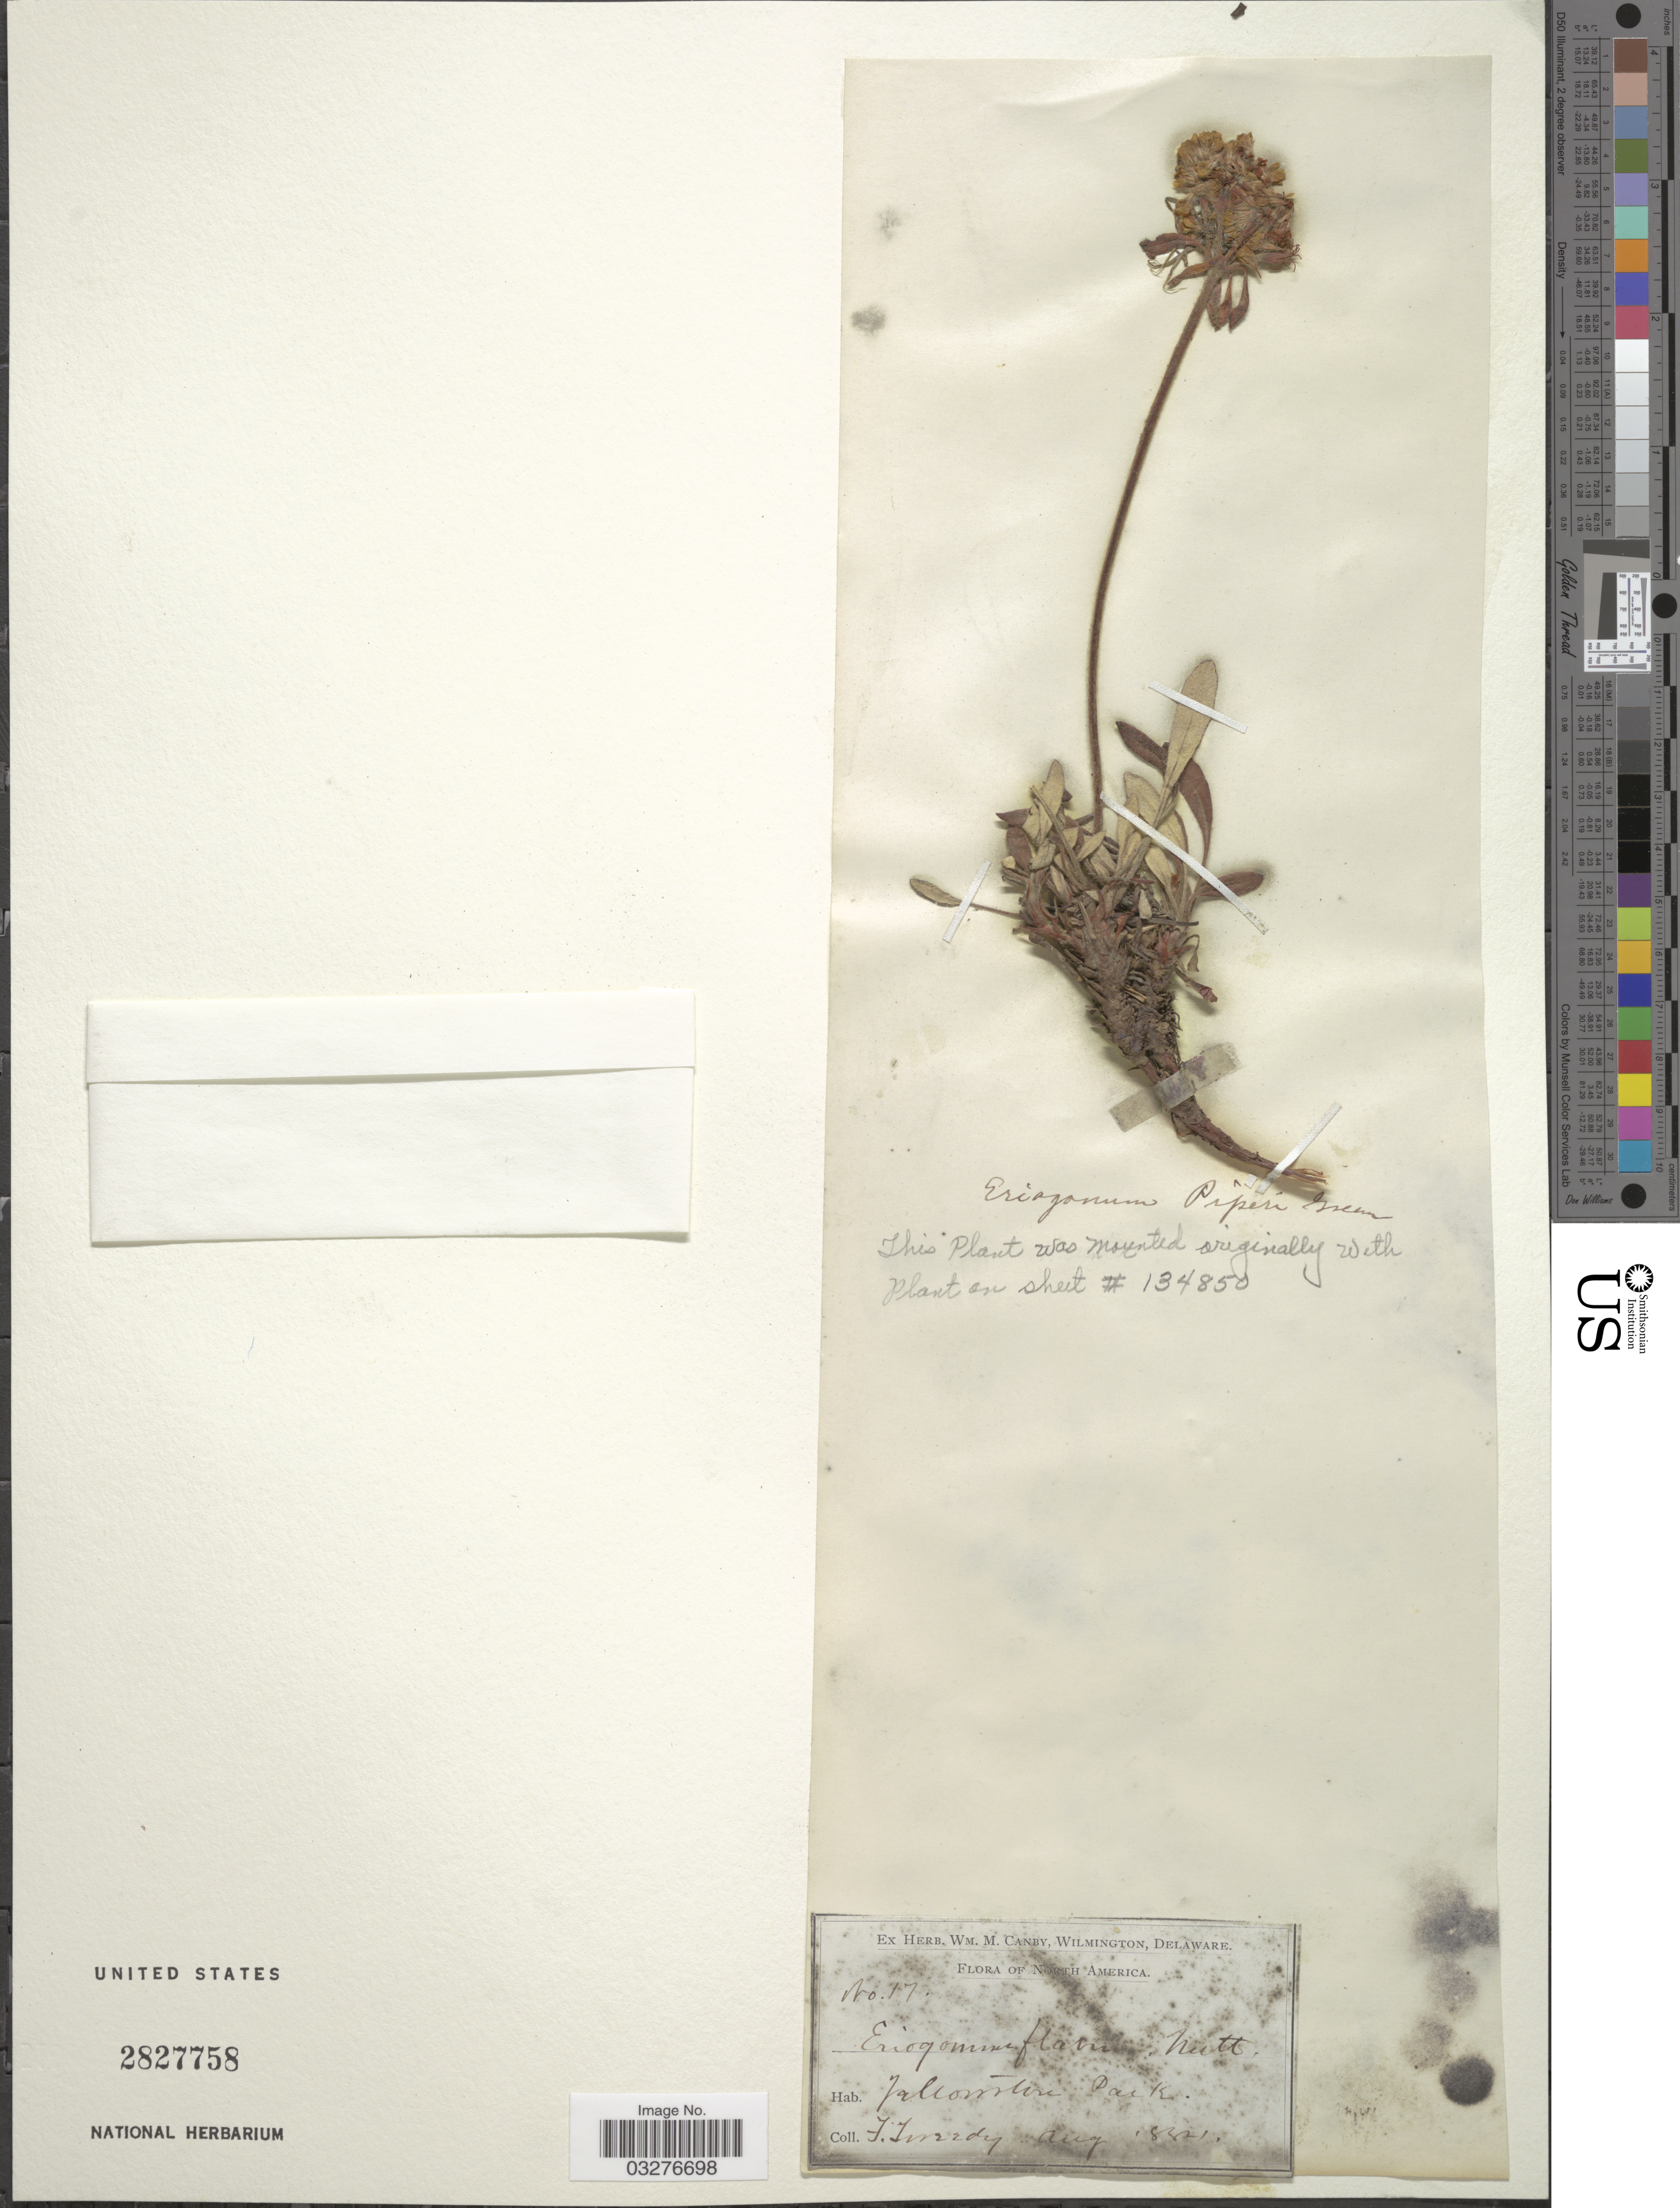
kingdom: Plantae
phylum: Tracheophyta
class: Magnoliopsida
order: Caryophyllales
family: Polygonaceae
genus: Eriogonum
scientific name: Eriogonum flavum var. piperi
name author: M.E. Jones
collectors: F. Tweedy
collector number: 17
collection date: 1882-08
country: United States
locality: Yellowstone Park.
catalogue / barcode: US 2827758